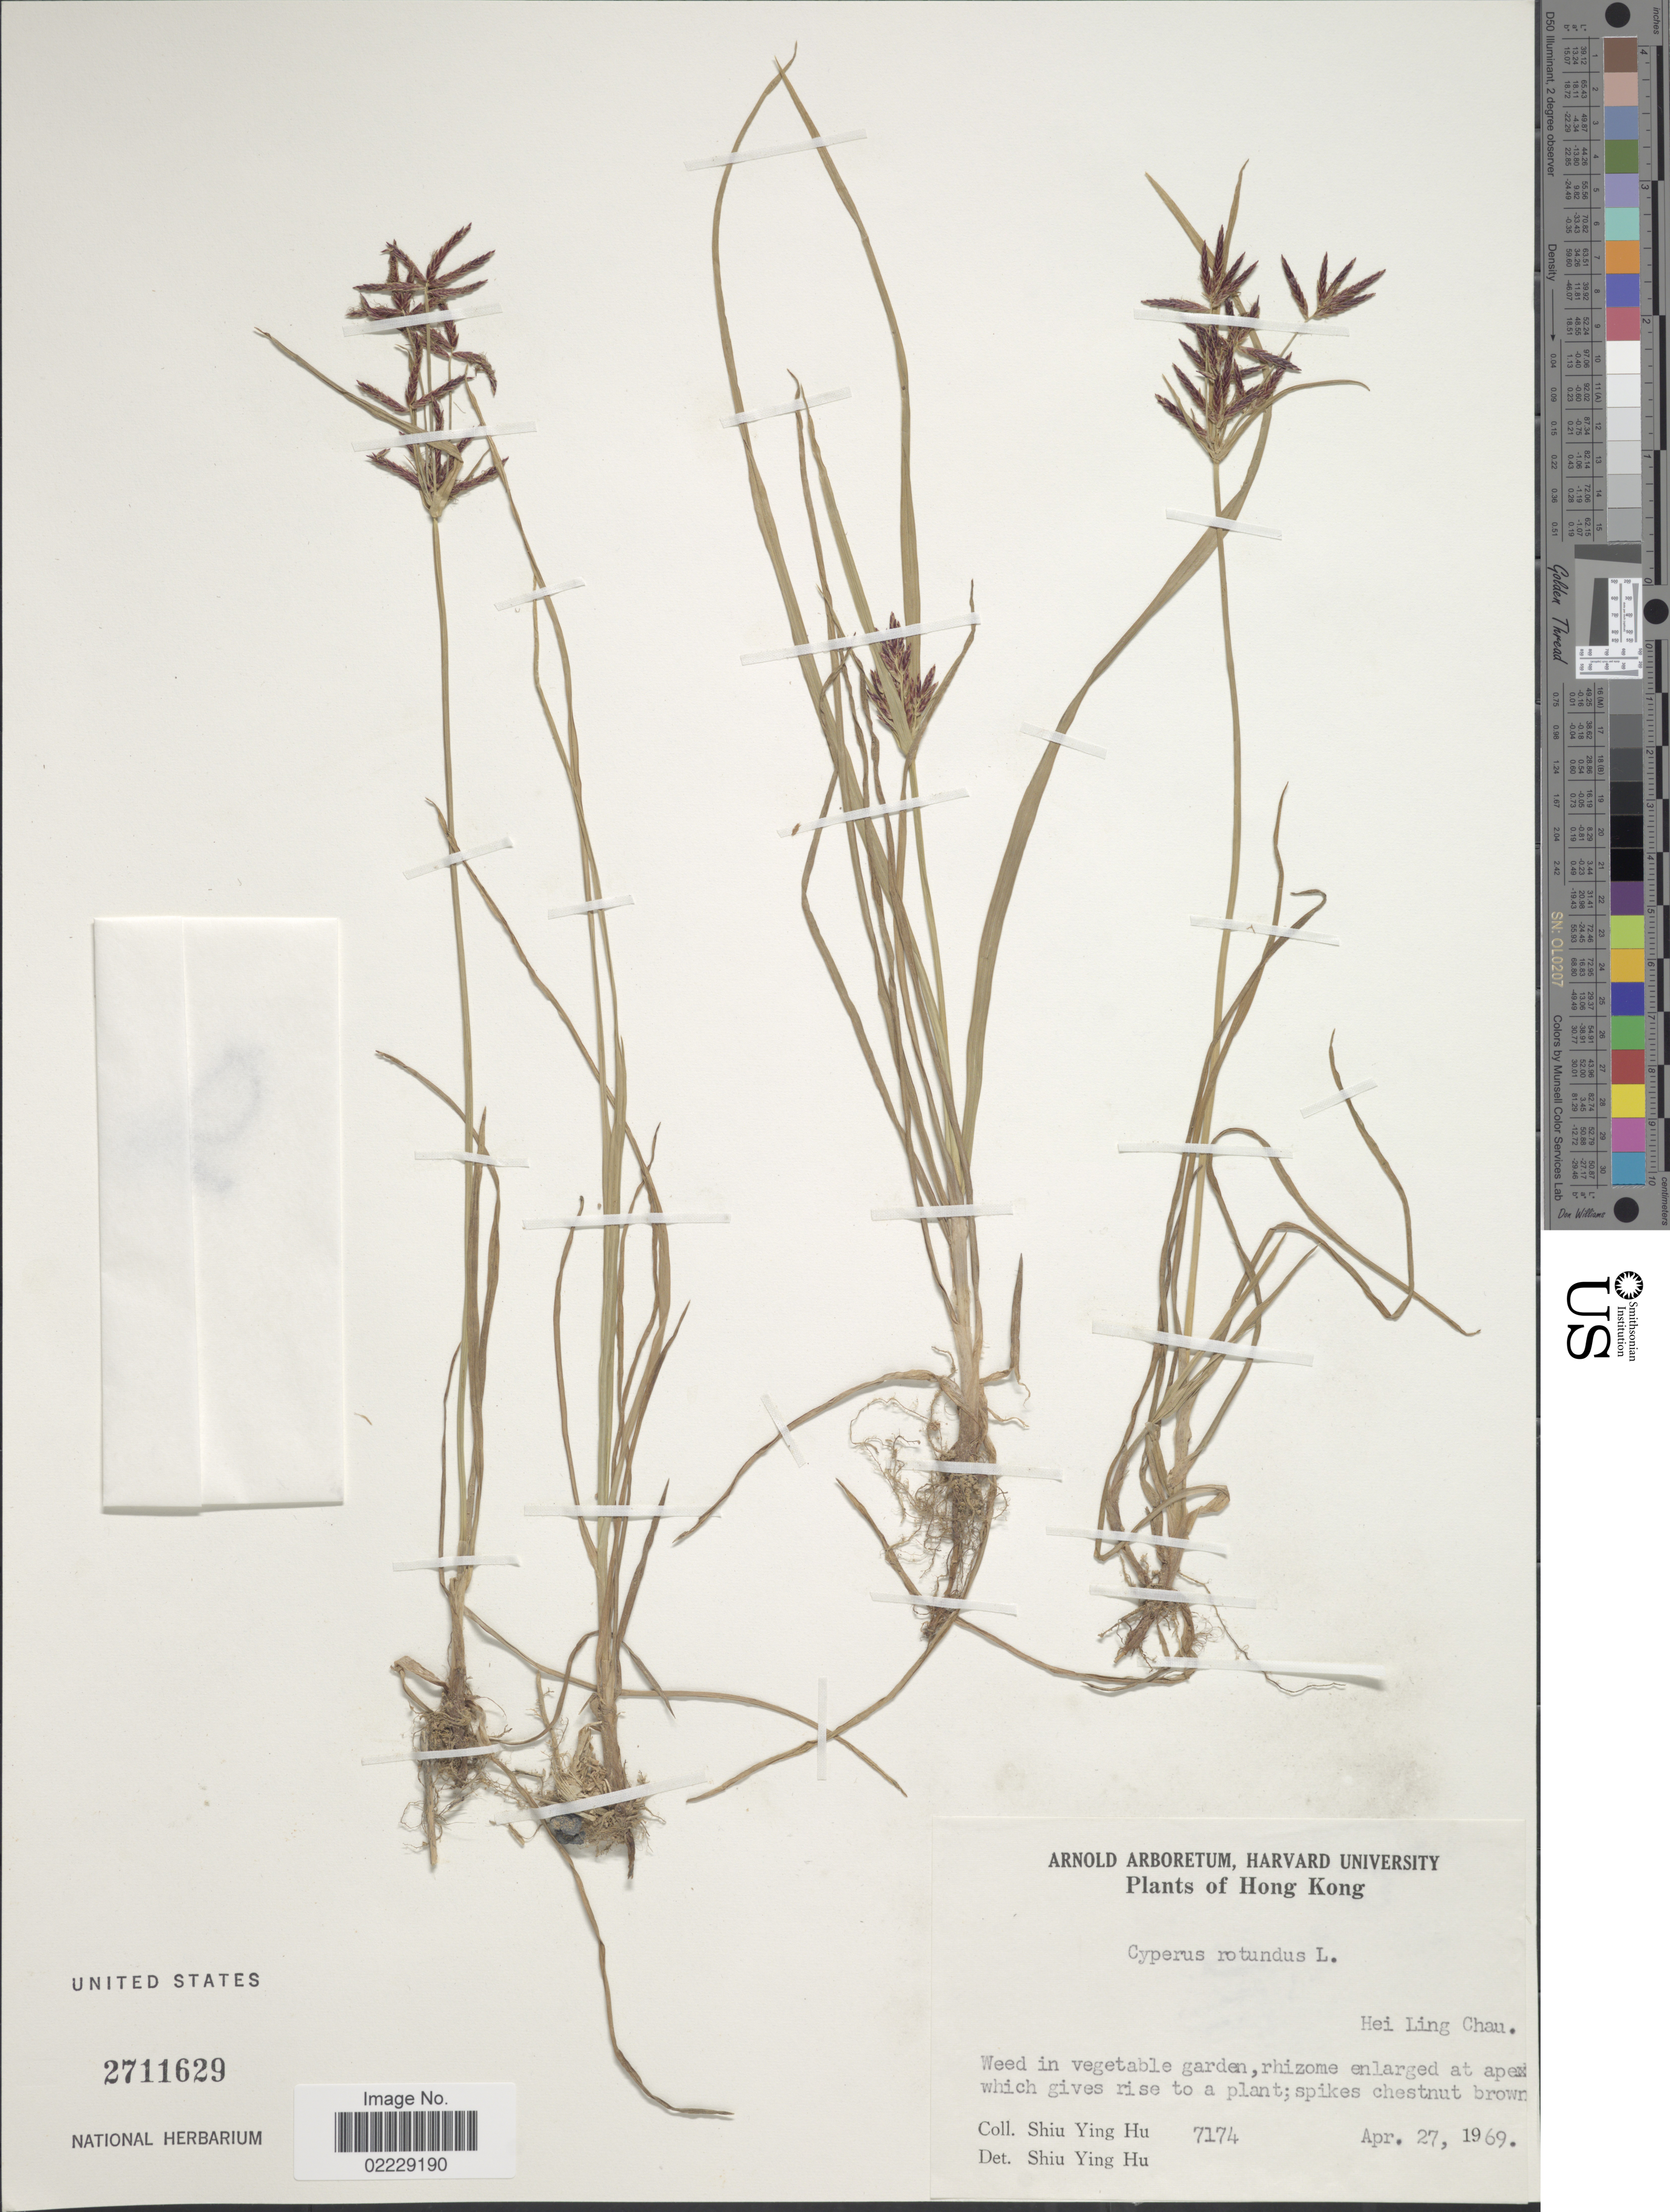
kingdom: Plantae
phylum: Tracheophyta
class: Liliopsida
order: Poales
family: Cyperaceae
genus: Cyperus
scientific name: Cyperus rotundus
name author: L.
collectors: S. Y. Hu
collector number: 7174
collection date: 1969-04-27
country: China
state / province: Hong Kong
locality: Hei Ling Chau, in vegetable garden.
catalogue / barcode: US 2711629